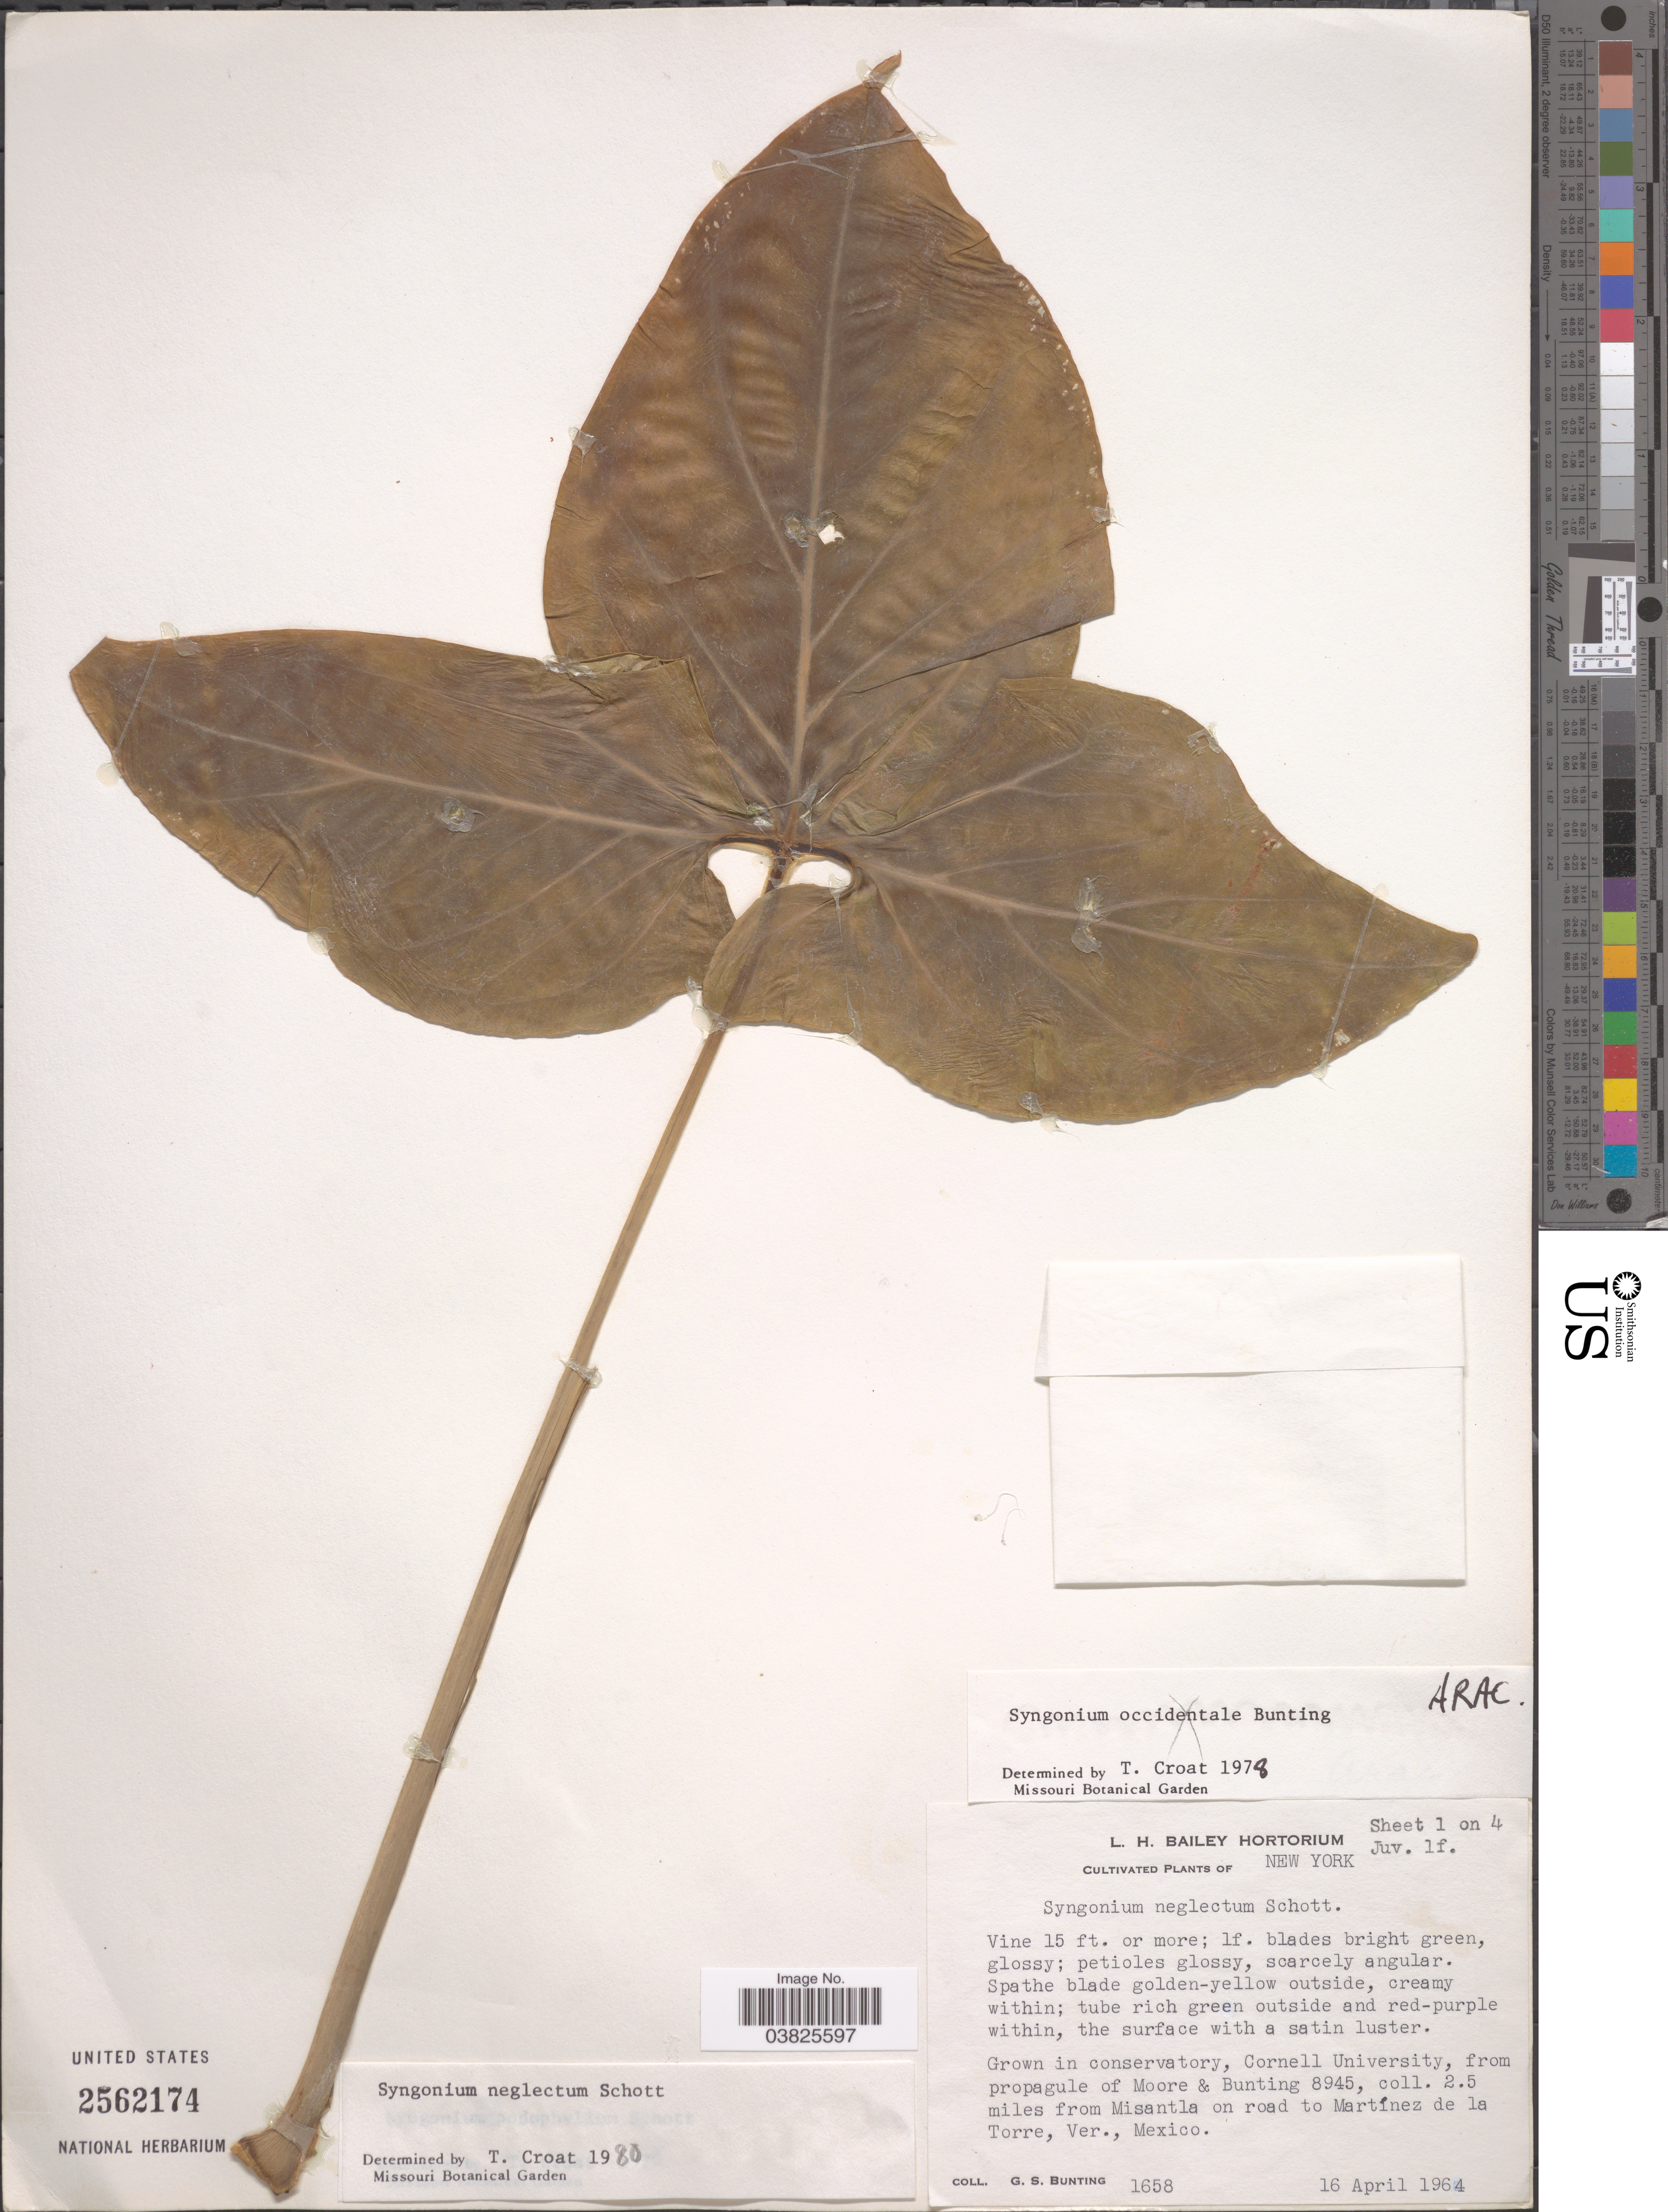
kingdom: Plantae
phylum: Tracheophyta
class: Liliopsida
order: Alismatales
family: Araceae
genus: Syngonium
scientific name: Syngonium neglectum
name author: Schott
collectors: G. S. Bunting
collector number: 1658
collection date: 1964-04-16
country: United States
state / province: New York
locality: In conservatory, Cornell University.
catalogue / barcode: US 2562174